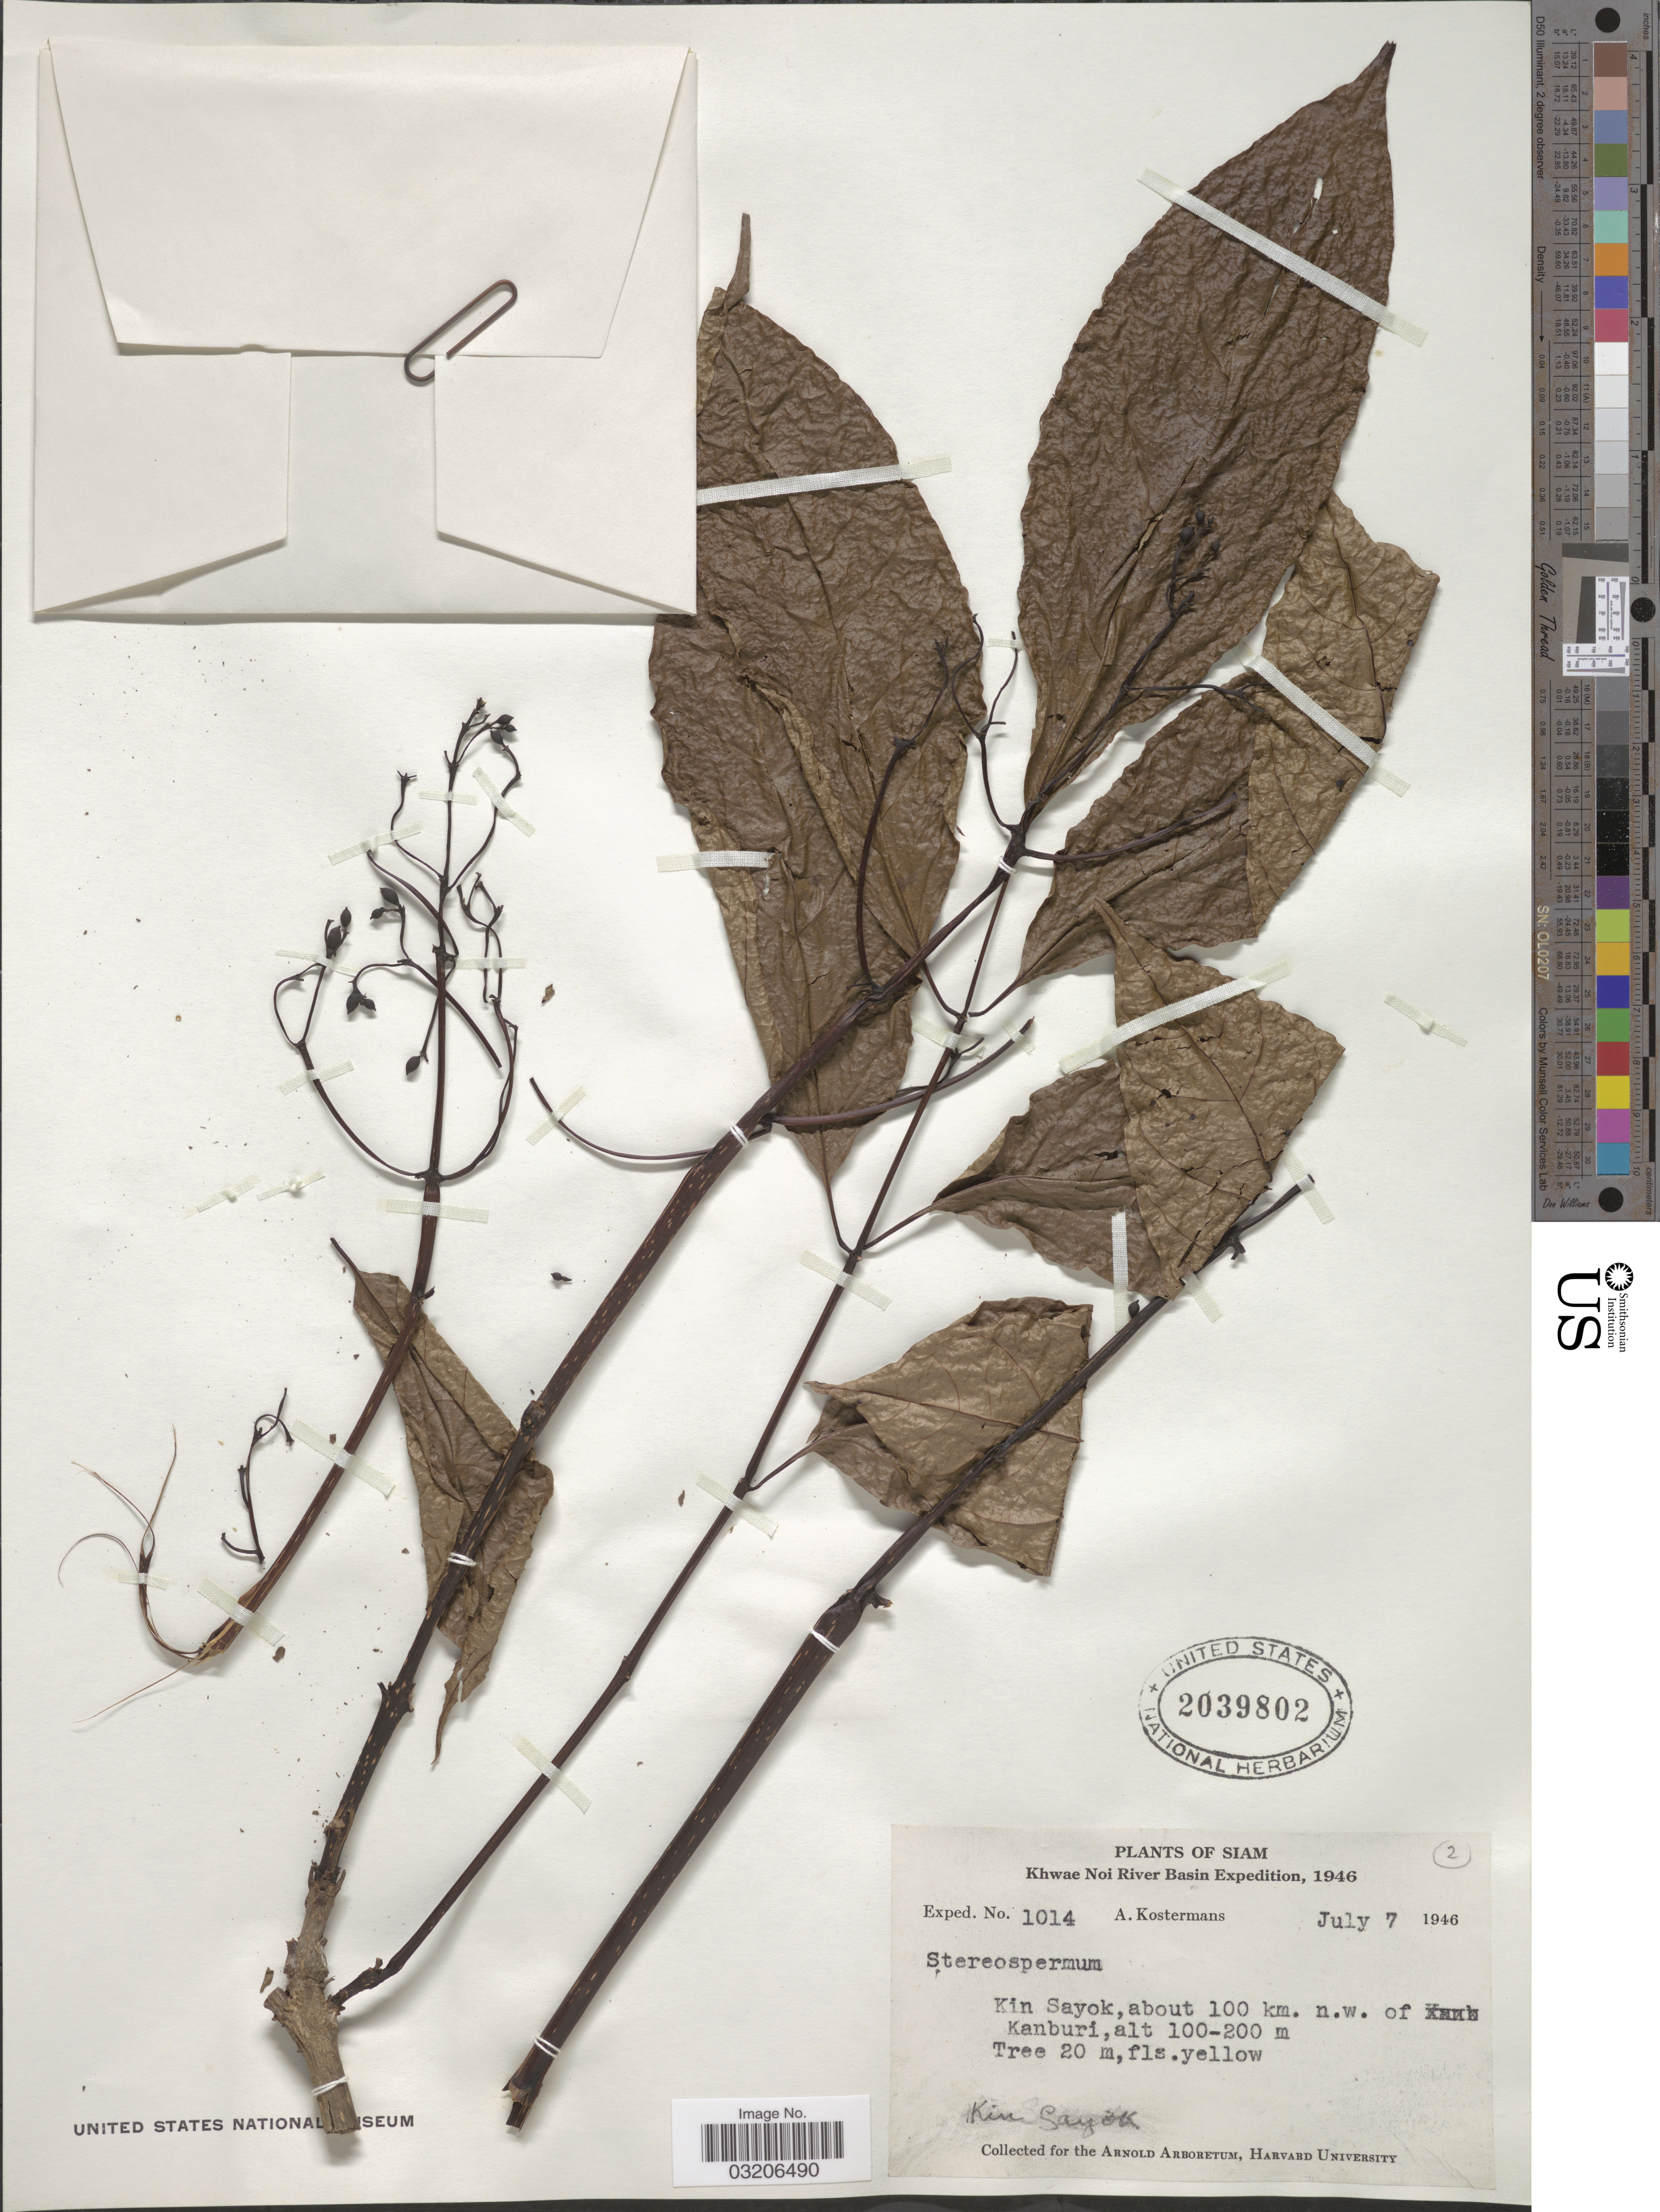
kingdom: Plantae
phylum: Tracheophyta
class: Magnoliopsida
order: Lamiales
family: Bignoniaceae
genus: Stereospermum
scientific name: Stereospermum sp.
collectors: A. J. G. Kostermans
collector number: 1014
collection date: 1946-07-07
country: Thailand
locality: Siam. Khwae Noi River Basin. Kin Sayok, about 100 km. n.w. of Kanburi.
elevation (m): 100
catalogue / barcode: US 2039802